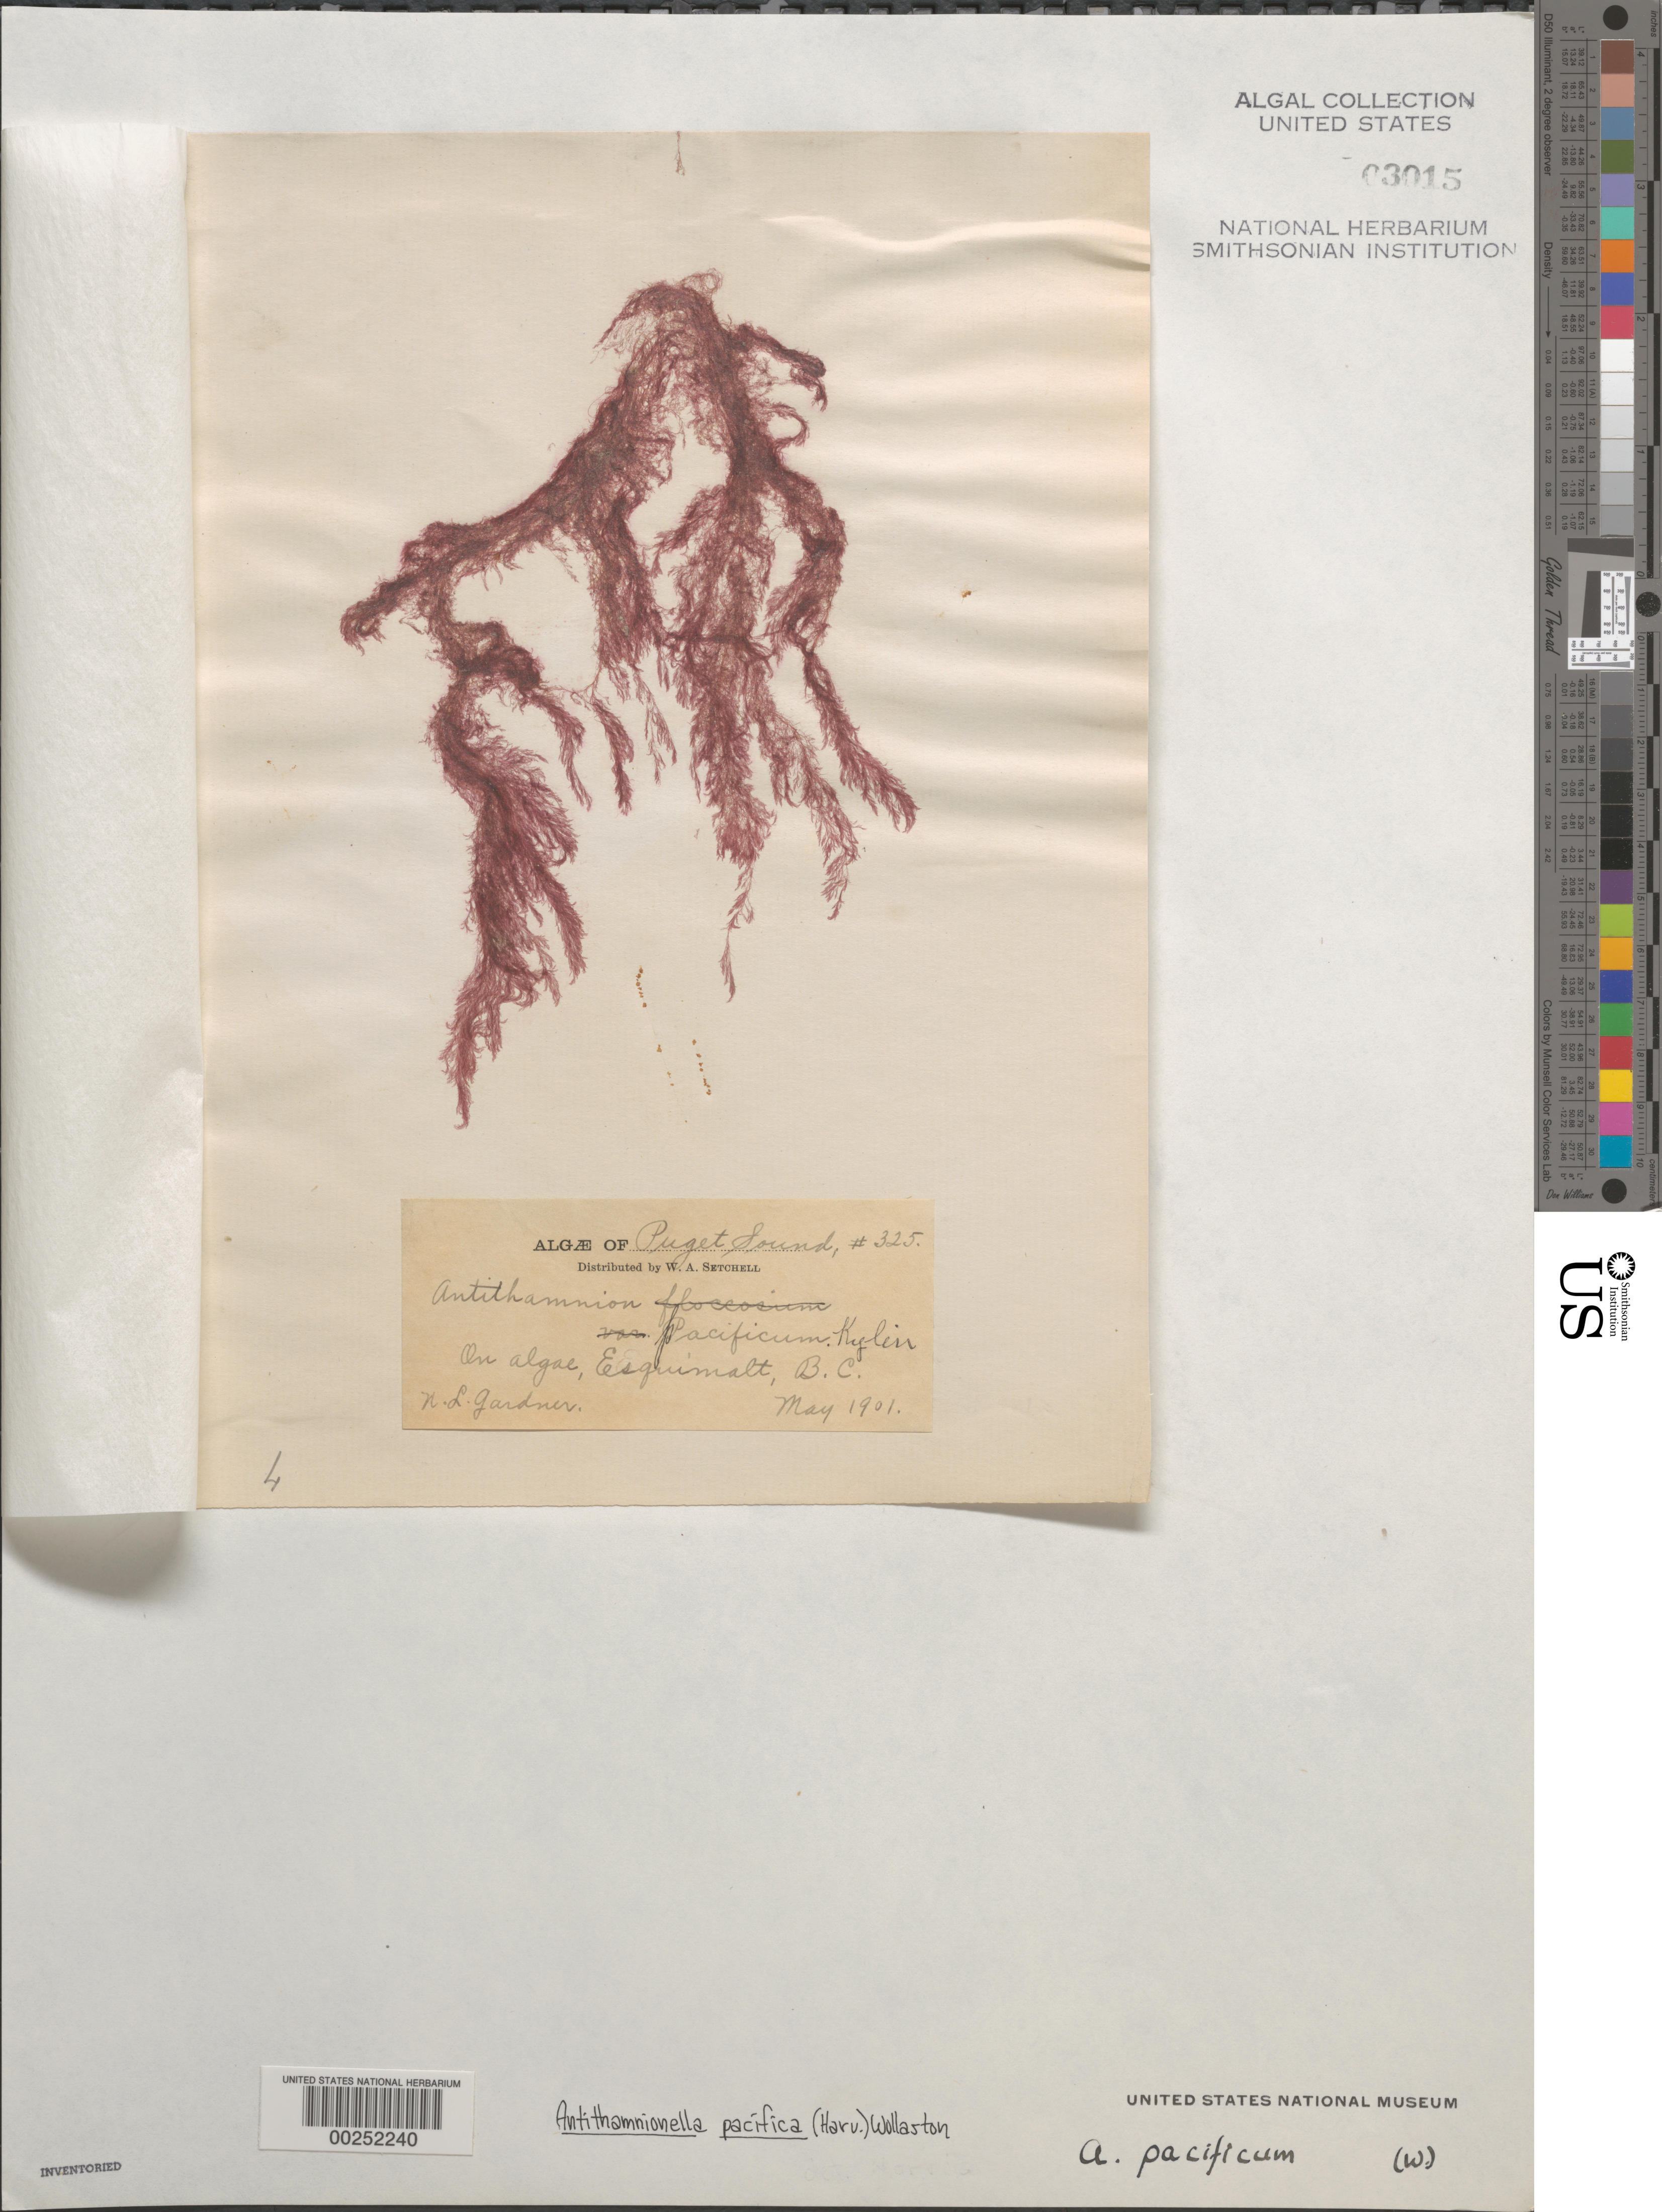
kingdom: Plantae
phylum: Rhodophyta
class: Florideophyceae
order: Ceramiales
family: Ceramiaceae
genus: Antithamnionella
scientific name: Antithamnionella pacifica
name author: (Harv.) Wollaston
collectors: N. Gardner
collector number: NLG 325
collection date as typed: May 1901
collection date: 1901-05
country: Canada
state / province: British Columbia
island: Vancouver Island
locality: Esquimalt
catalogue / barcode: US 3015